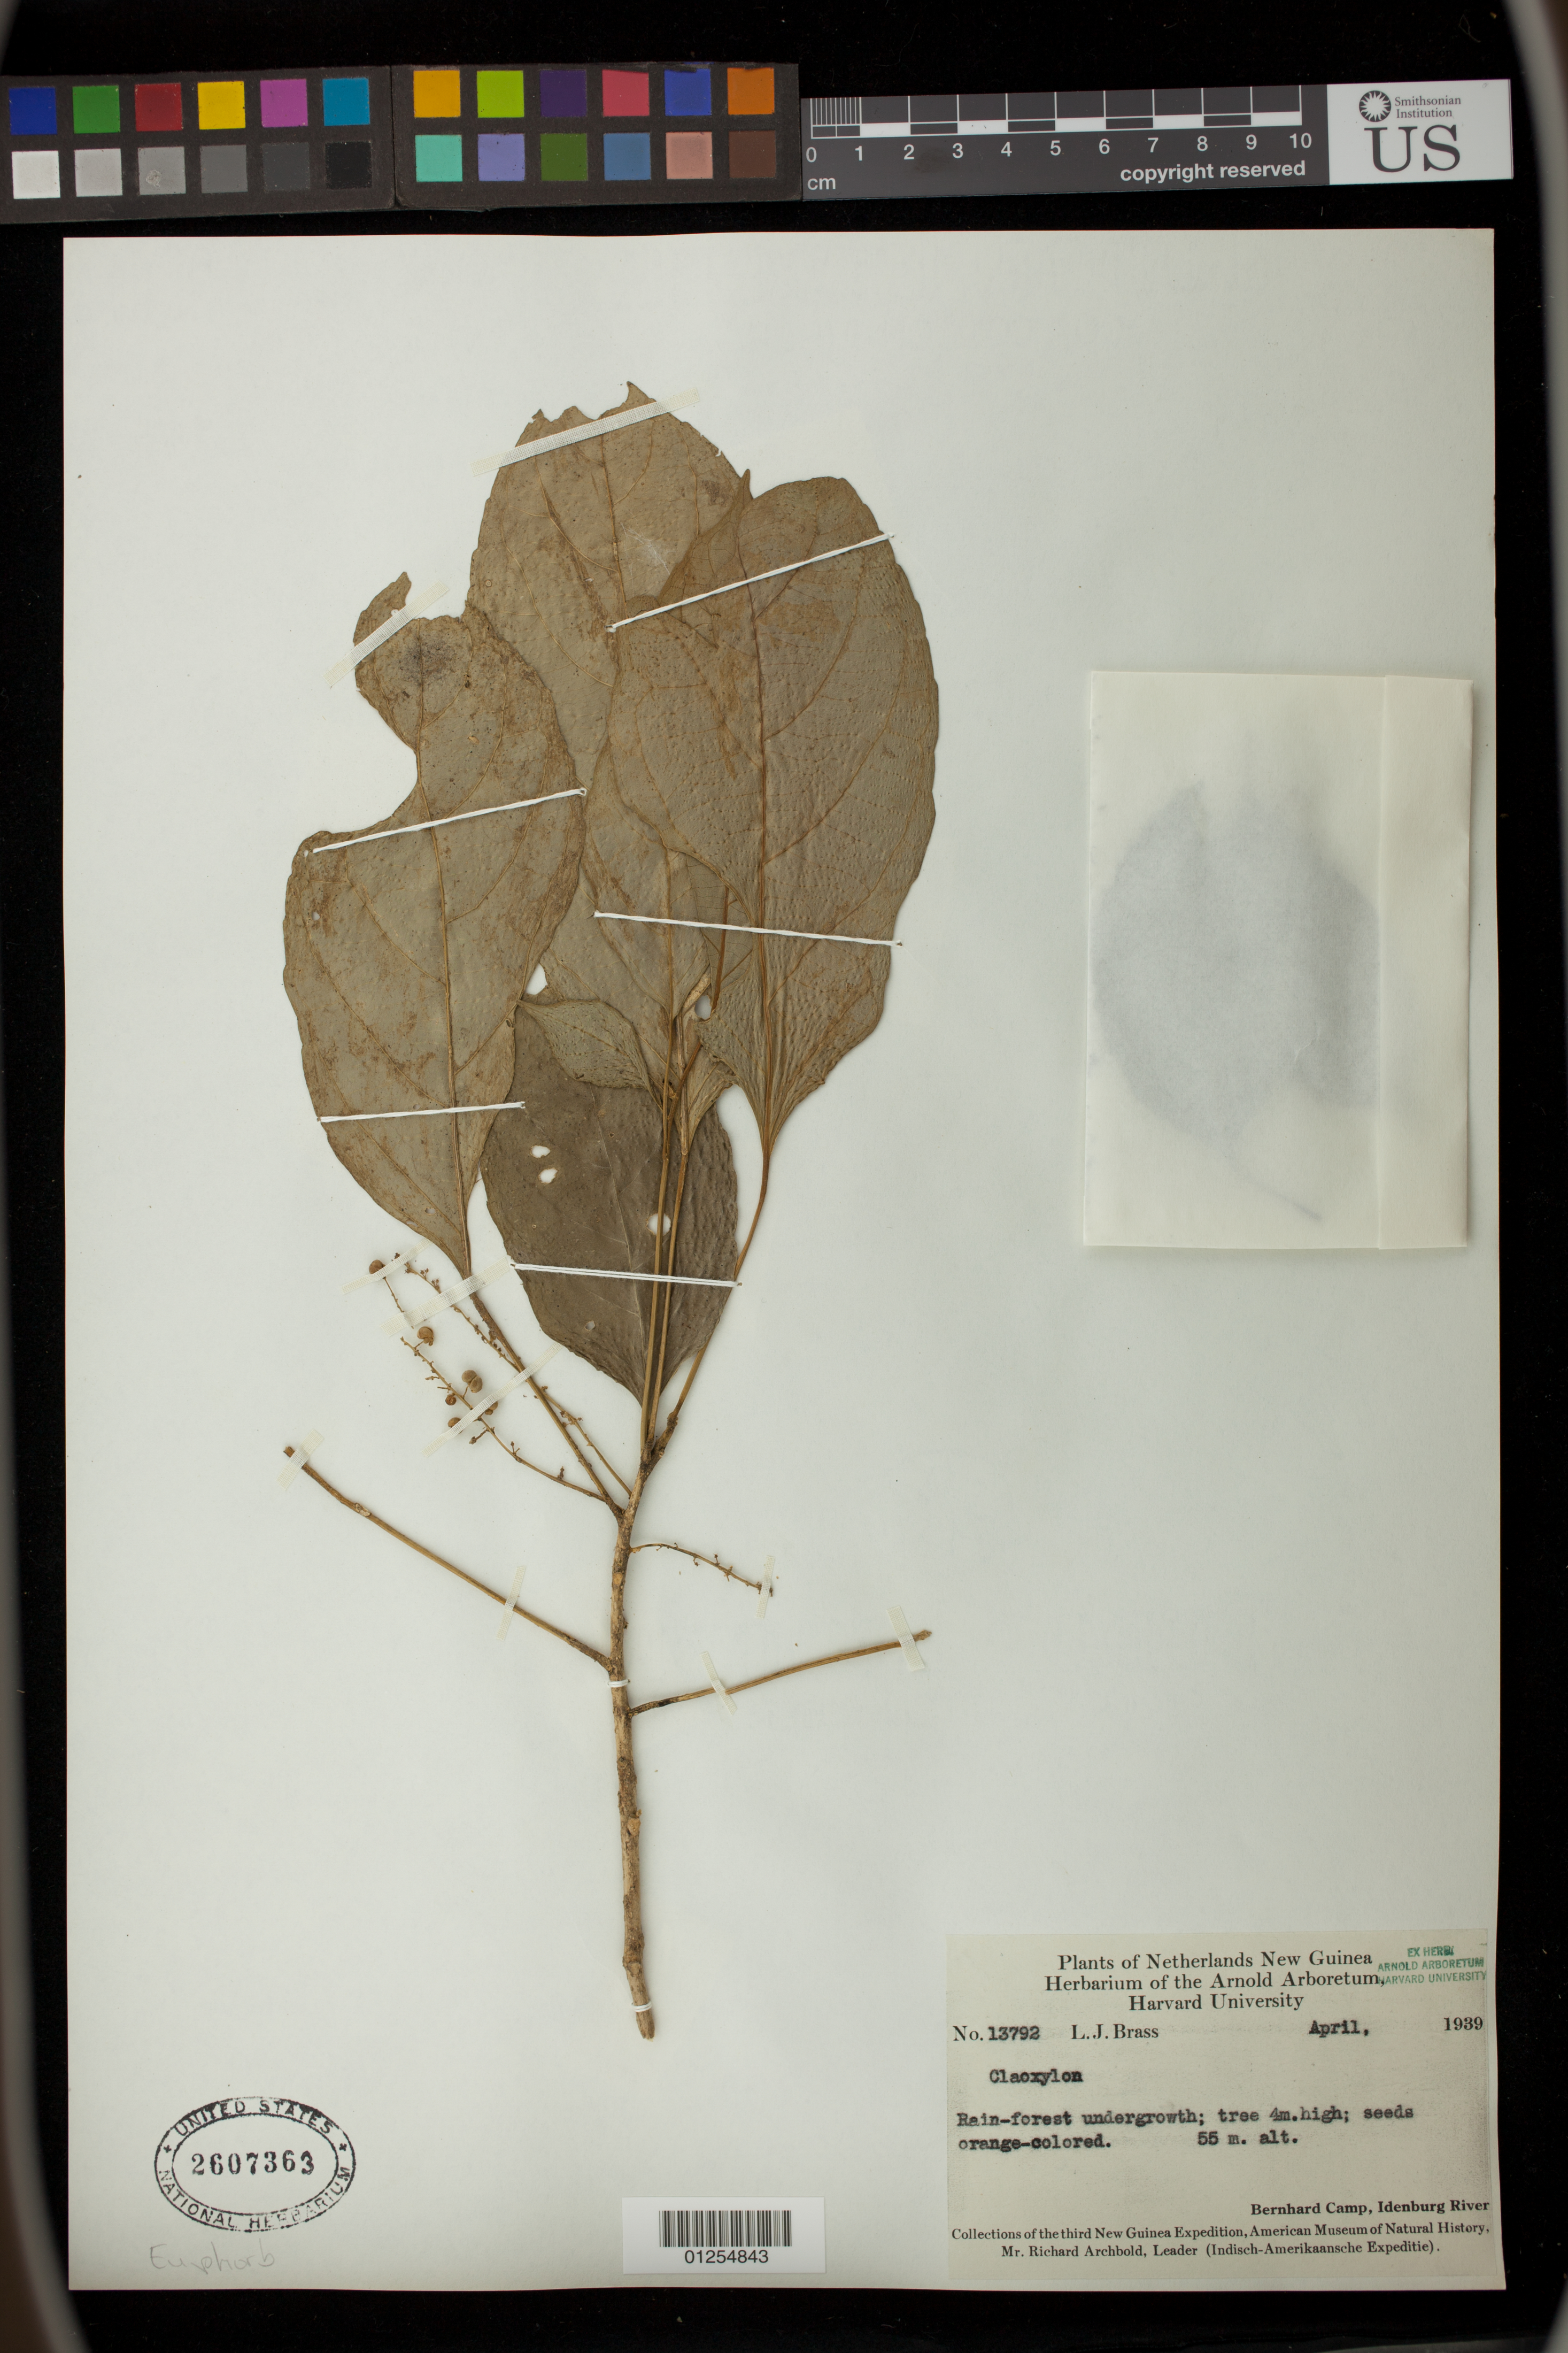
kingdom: Plantae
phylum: Tracheophyta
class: Magnoliopsida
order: Malpighiales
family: Euphorbiaceae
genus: Claoxylon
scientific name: Claoxylon sp.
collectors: L. J. Brass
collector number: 13792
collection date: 1939-04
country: Indonesia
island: New Guinea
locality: Netherlands New Guinea. Bernard Camp, Idenburg River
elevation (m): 55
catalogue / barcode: US 2607363